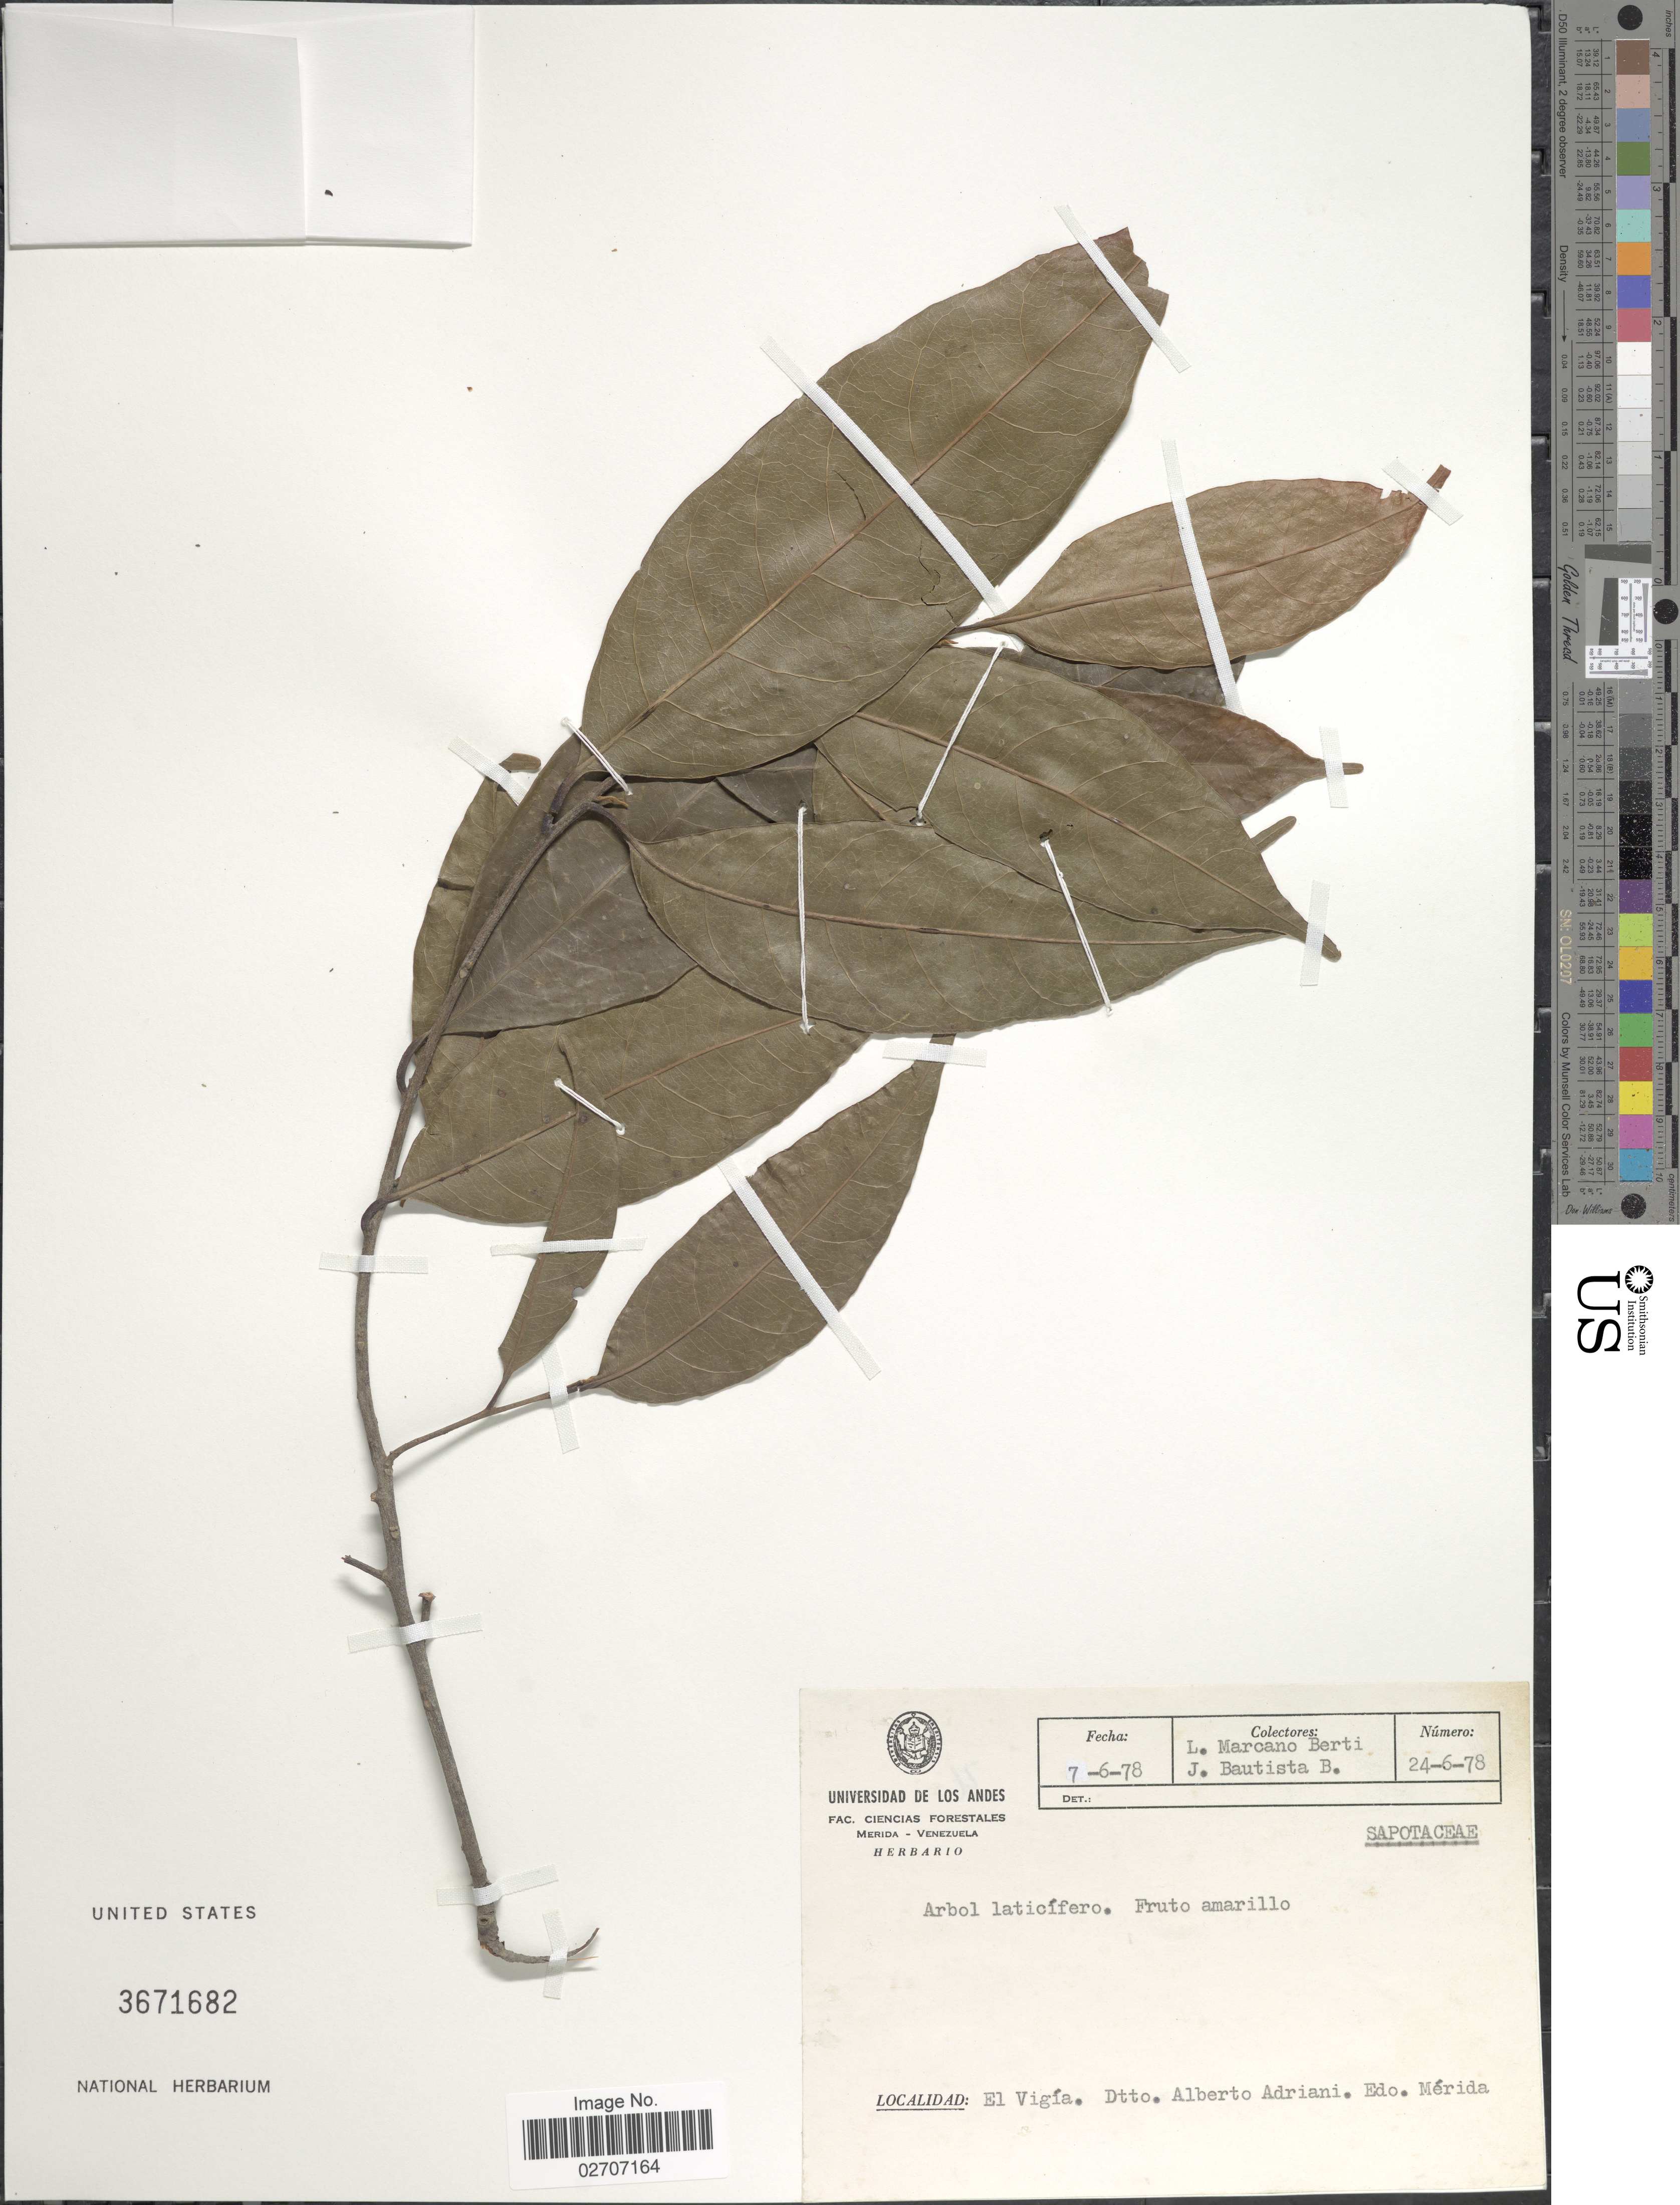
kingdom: Plantae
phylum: Tracheophyta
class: Magnoliopsida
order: Ericales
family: Sapotaceae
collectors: L. Marcano-Berti & J. A. Bautista B.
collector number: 24-6-78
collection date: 1978-06-07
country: Venezuela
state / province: Mérida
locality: El Vigia. Dtto. Alberto Adriani, Edo. Merida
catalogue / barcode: US 3671682